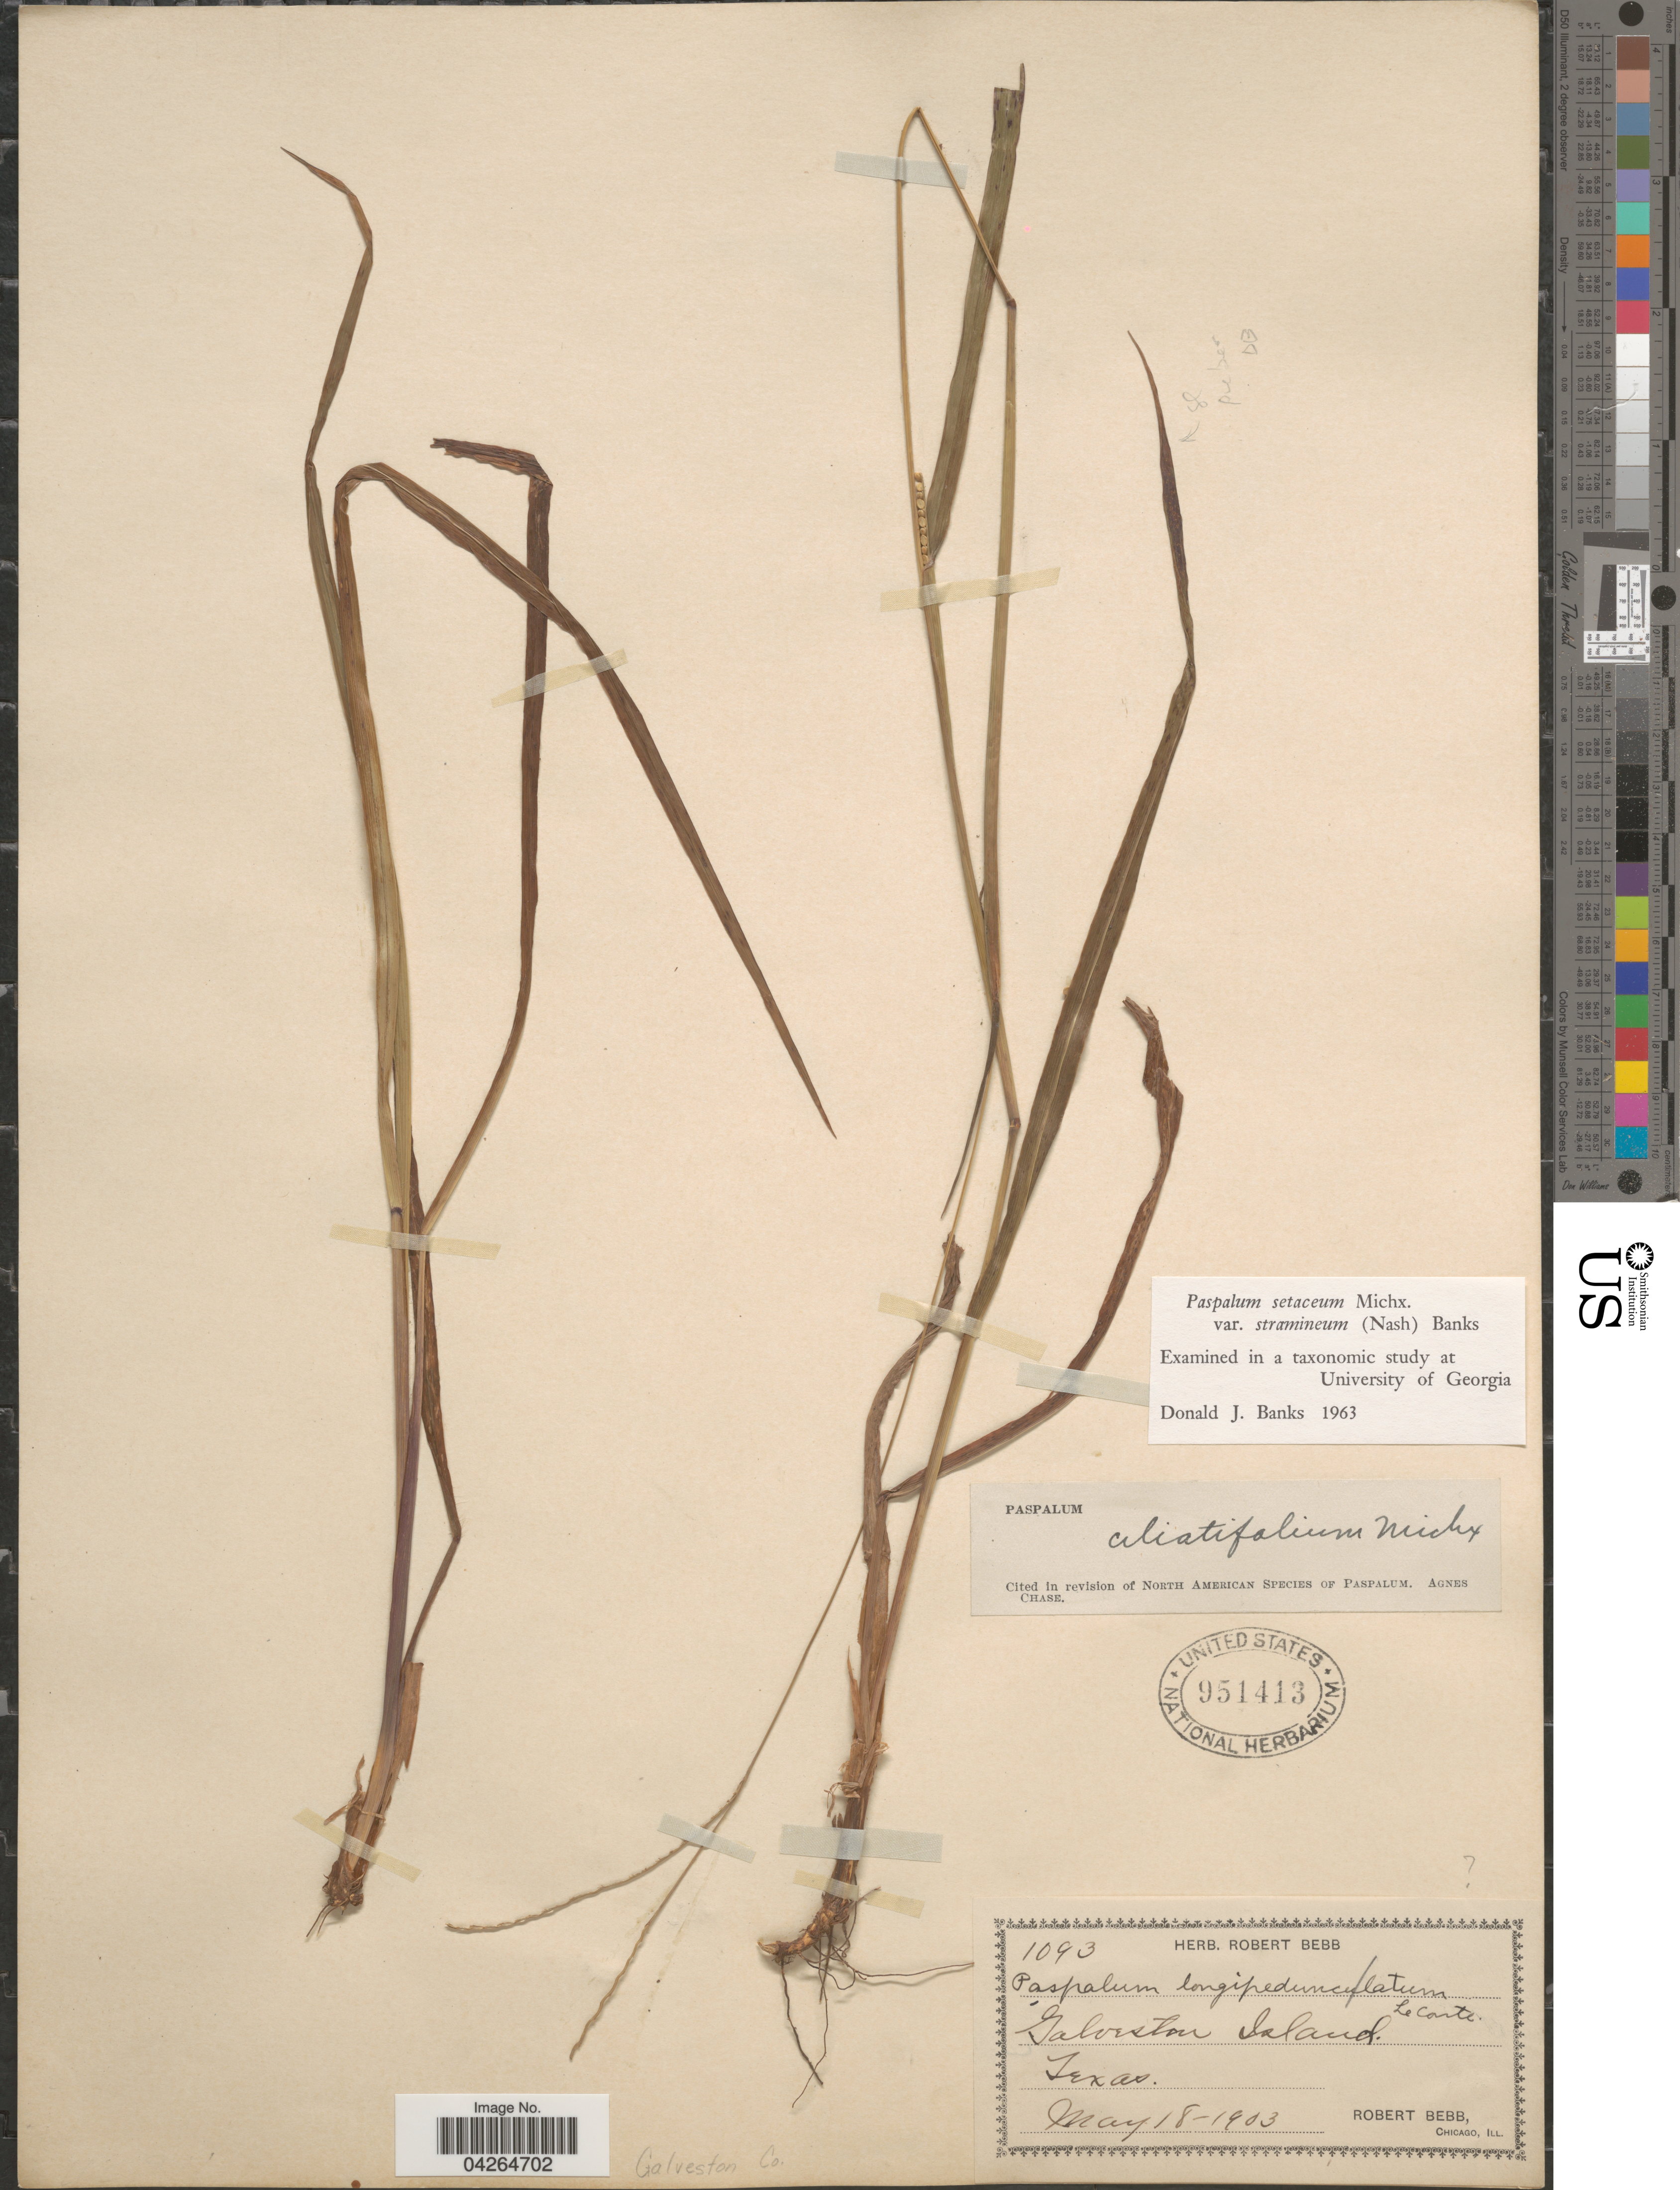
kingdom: Plantae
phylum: Tracheophyta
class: Liliopsida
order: Poales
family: Poaceae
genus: Paspalum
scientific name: Paspalum setaceum var. stramineum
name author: (Nash) D.J. Banks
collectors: R. Bebb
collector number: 1093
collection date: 1903-05-18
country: United States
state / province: Texas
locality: Galveston Island. Galveston Co.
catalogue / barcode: US 951413